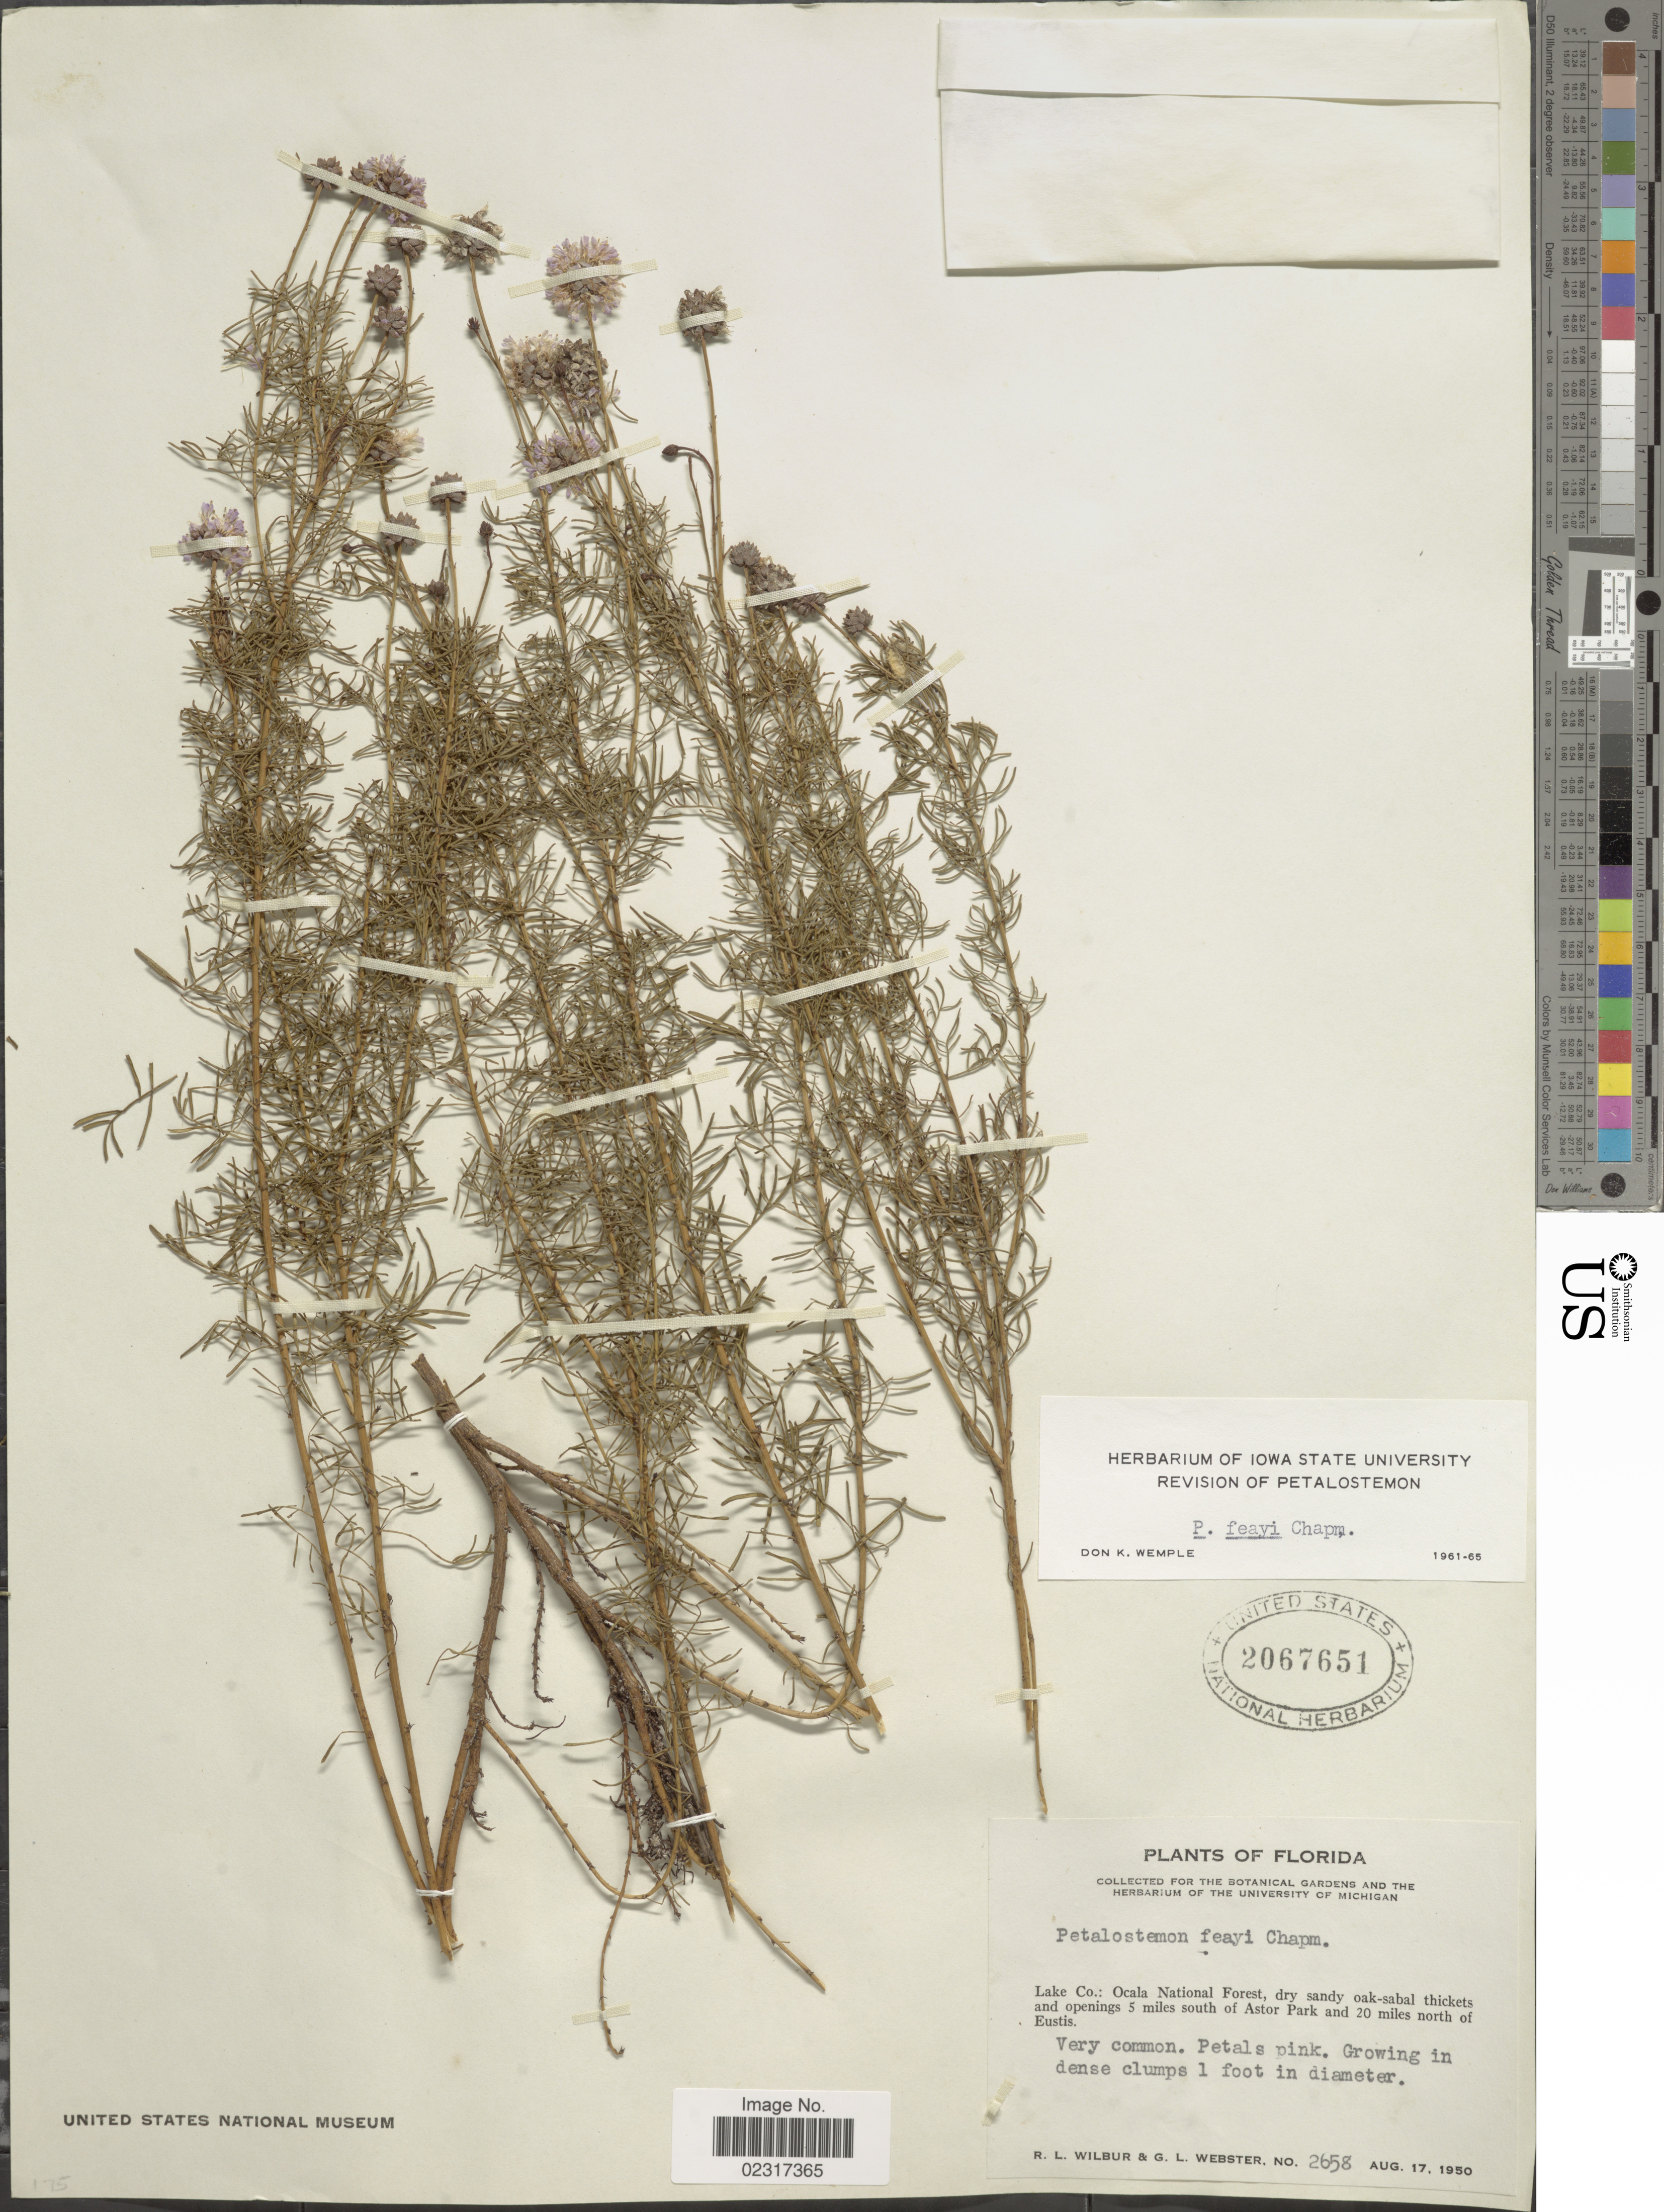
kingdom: Plantae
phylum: Tracheophyta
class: Magnoliopsida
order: Fabales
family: Fabaceae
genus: Dalea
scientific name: Dalea feayi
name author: (Chapm.) Barneby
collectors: R. L. Wilbur & G. L. Webster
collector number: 2658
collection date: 1950-08-17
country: United States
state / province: Florida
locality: Lake Co.: Ocala National Forest, dry sandy oak-sabal thickets and openings 5 miles south of Astor Park and 20 miles north of Eustis.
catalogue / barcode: US 2067651